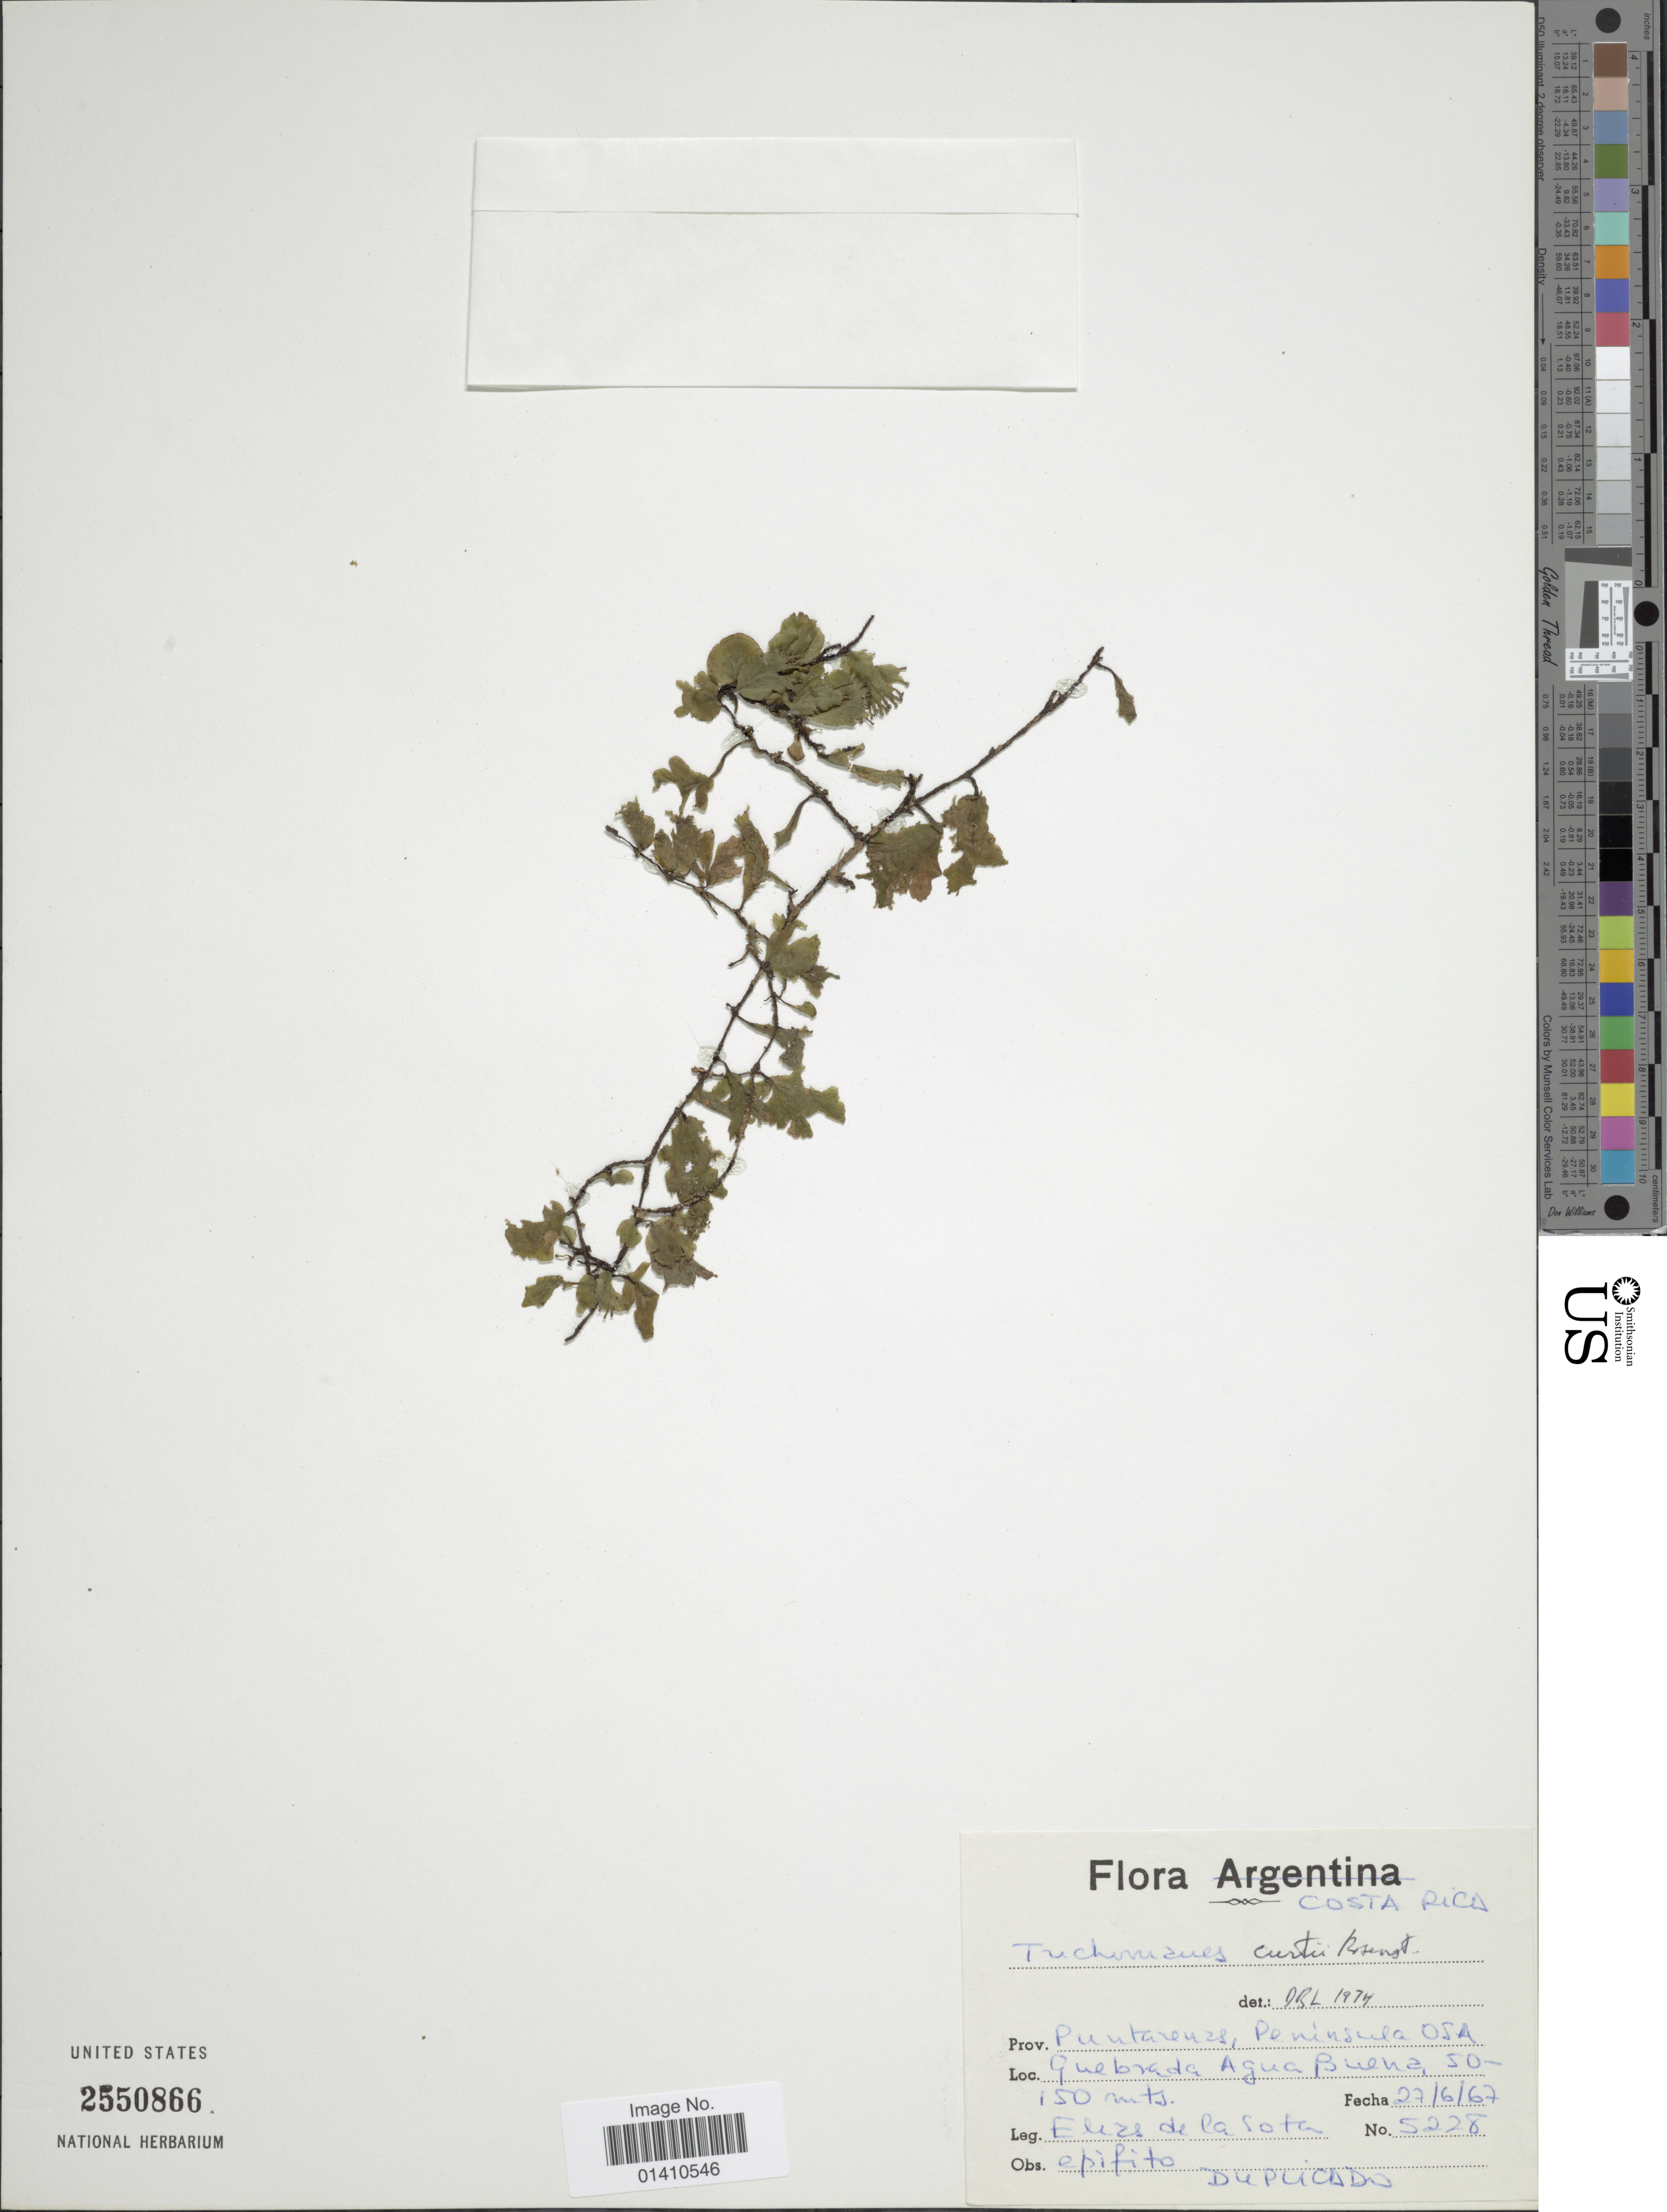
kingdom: Plantae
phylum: Tracheophyta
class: Polypodiopsida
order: Hymenophyllales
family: Hymenophyllaceae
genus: Didymoglossum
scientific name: Didymoglossum curtii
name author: (Rosenst.) Pic. Serm.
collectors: E. R. de la Sota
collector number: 5228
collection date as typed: Transcribed d/m/y: 27/6/67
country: Costa Rica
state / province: Puntarenas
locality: Peninsula Osa, Quebrada Agua Buena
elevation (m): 50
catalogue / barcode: US 2550866